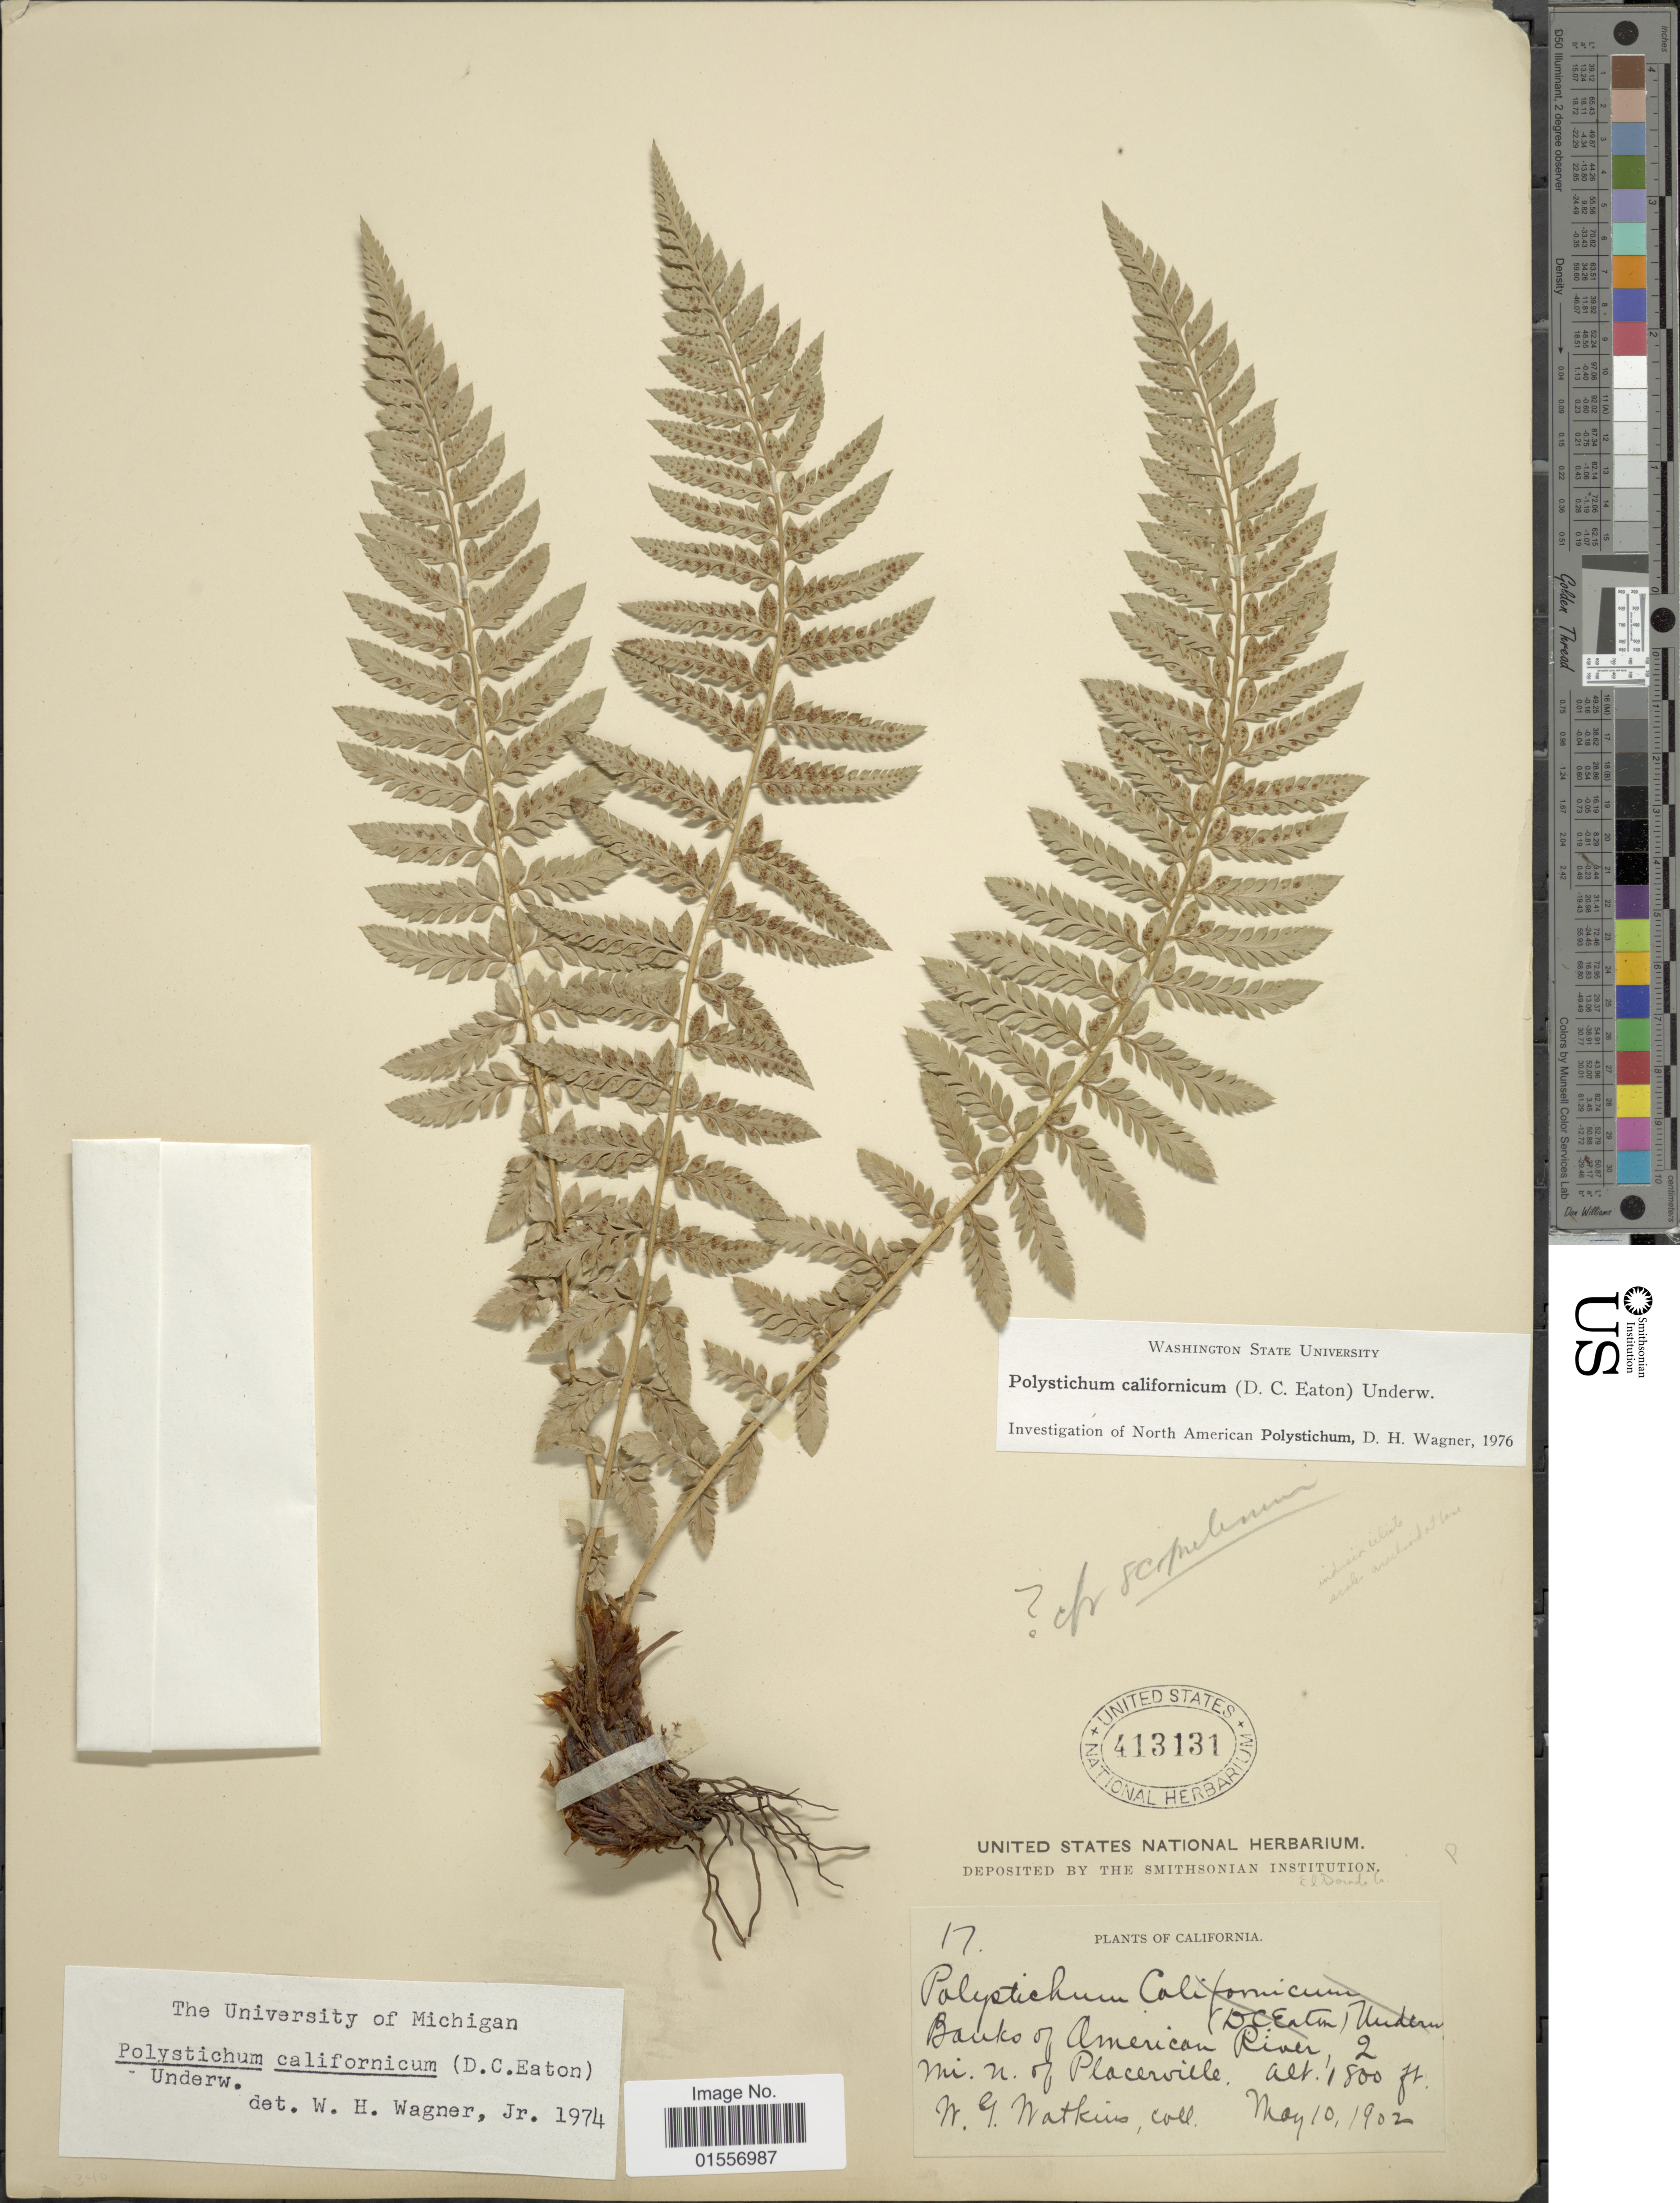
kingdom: Plantae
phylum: Tracheophyta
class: Polypodiopsida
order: Polypodiales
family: Dryopteridaceae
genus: Polystichum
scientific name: Polystichum californicum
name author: (D.C. Eaton) Diels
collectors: N. Watkins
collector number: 17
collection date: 1902-05-10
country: United States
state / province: California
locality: Banks of American River, 2 mi. N. of Placerville.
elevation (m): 549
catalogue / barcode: US 413131